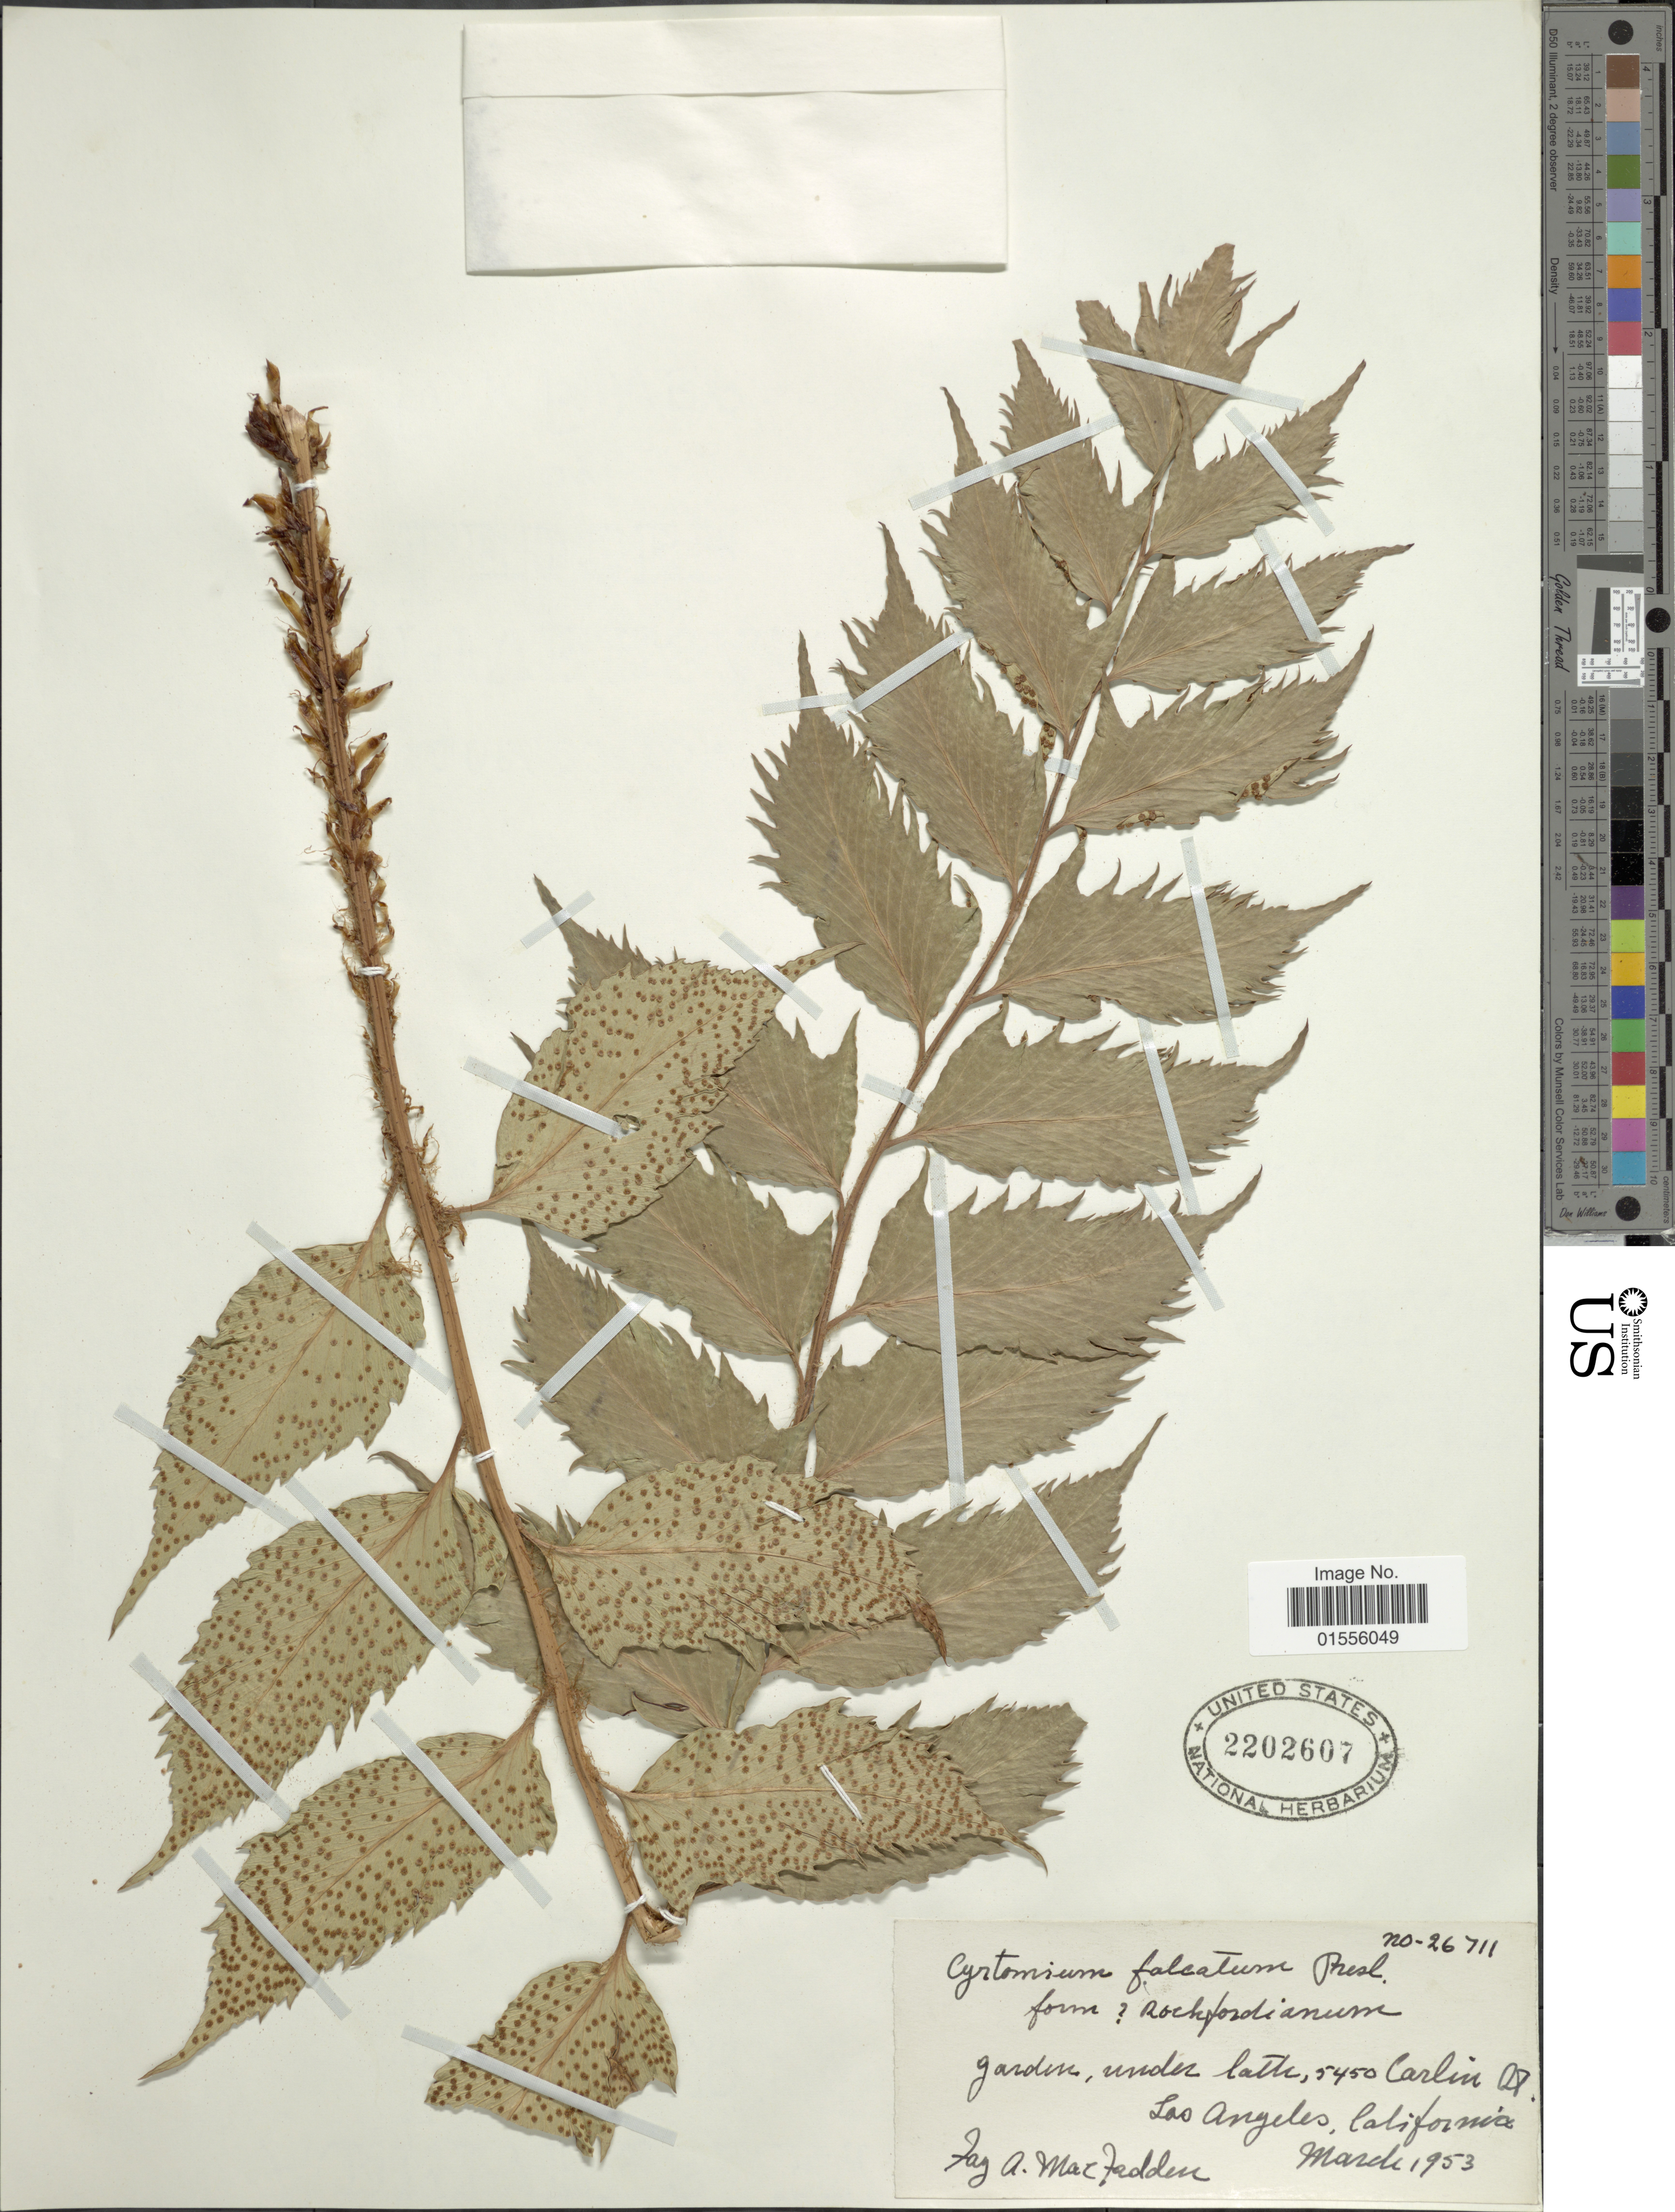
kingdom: Plantae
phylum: Tracheophyta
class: Polypodiopsida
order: Polypodiales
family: Dryopteridaceae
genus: Cyrtomium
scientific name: Cyrtomium falcatum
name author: (L. f.) C. Presl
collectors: F. MacFadden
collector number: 26711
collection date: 1953-03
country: United States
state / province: California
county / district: Los Angeles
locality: Garden, under bath, 5450 Carlin St. Los Angeles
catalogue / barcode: US 2202607